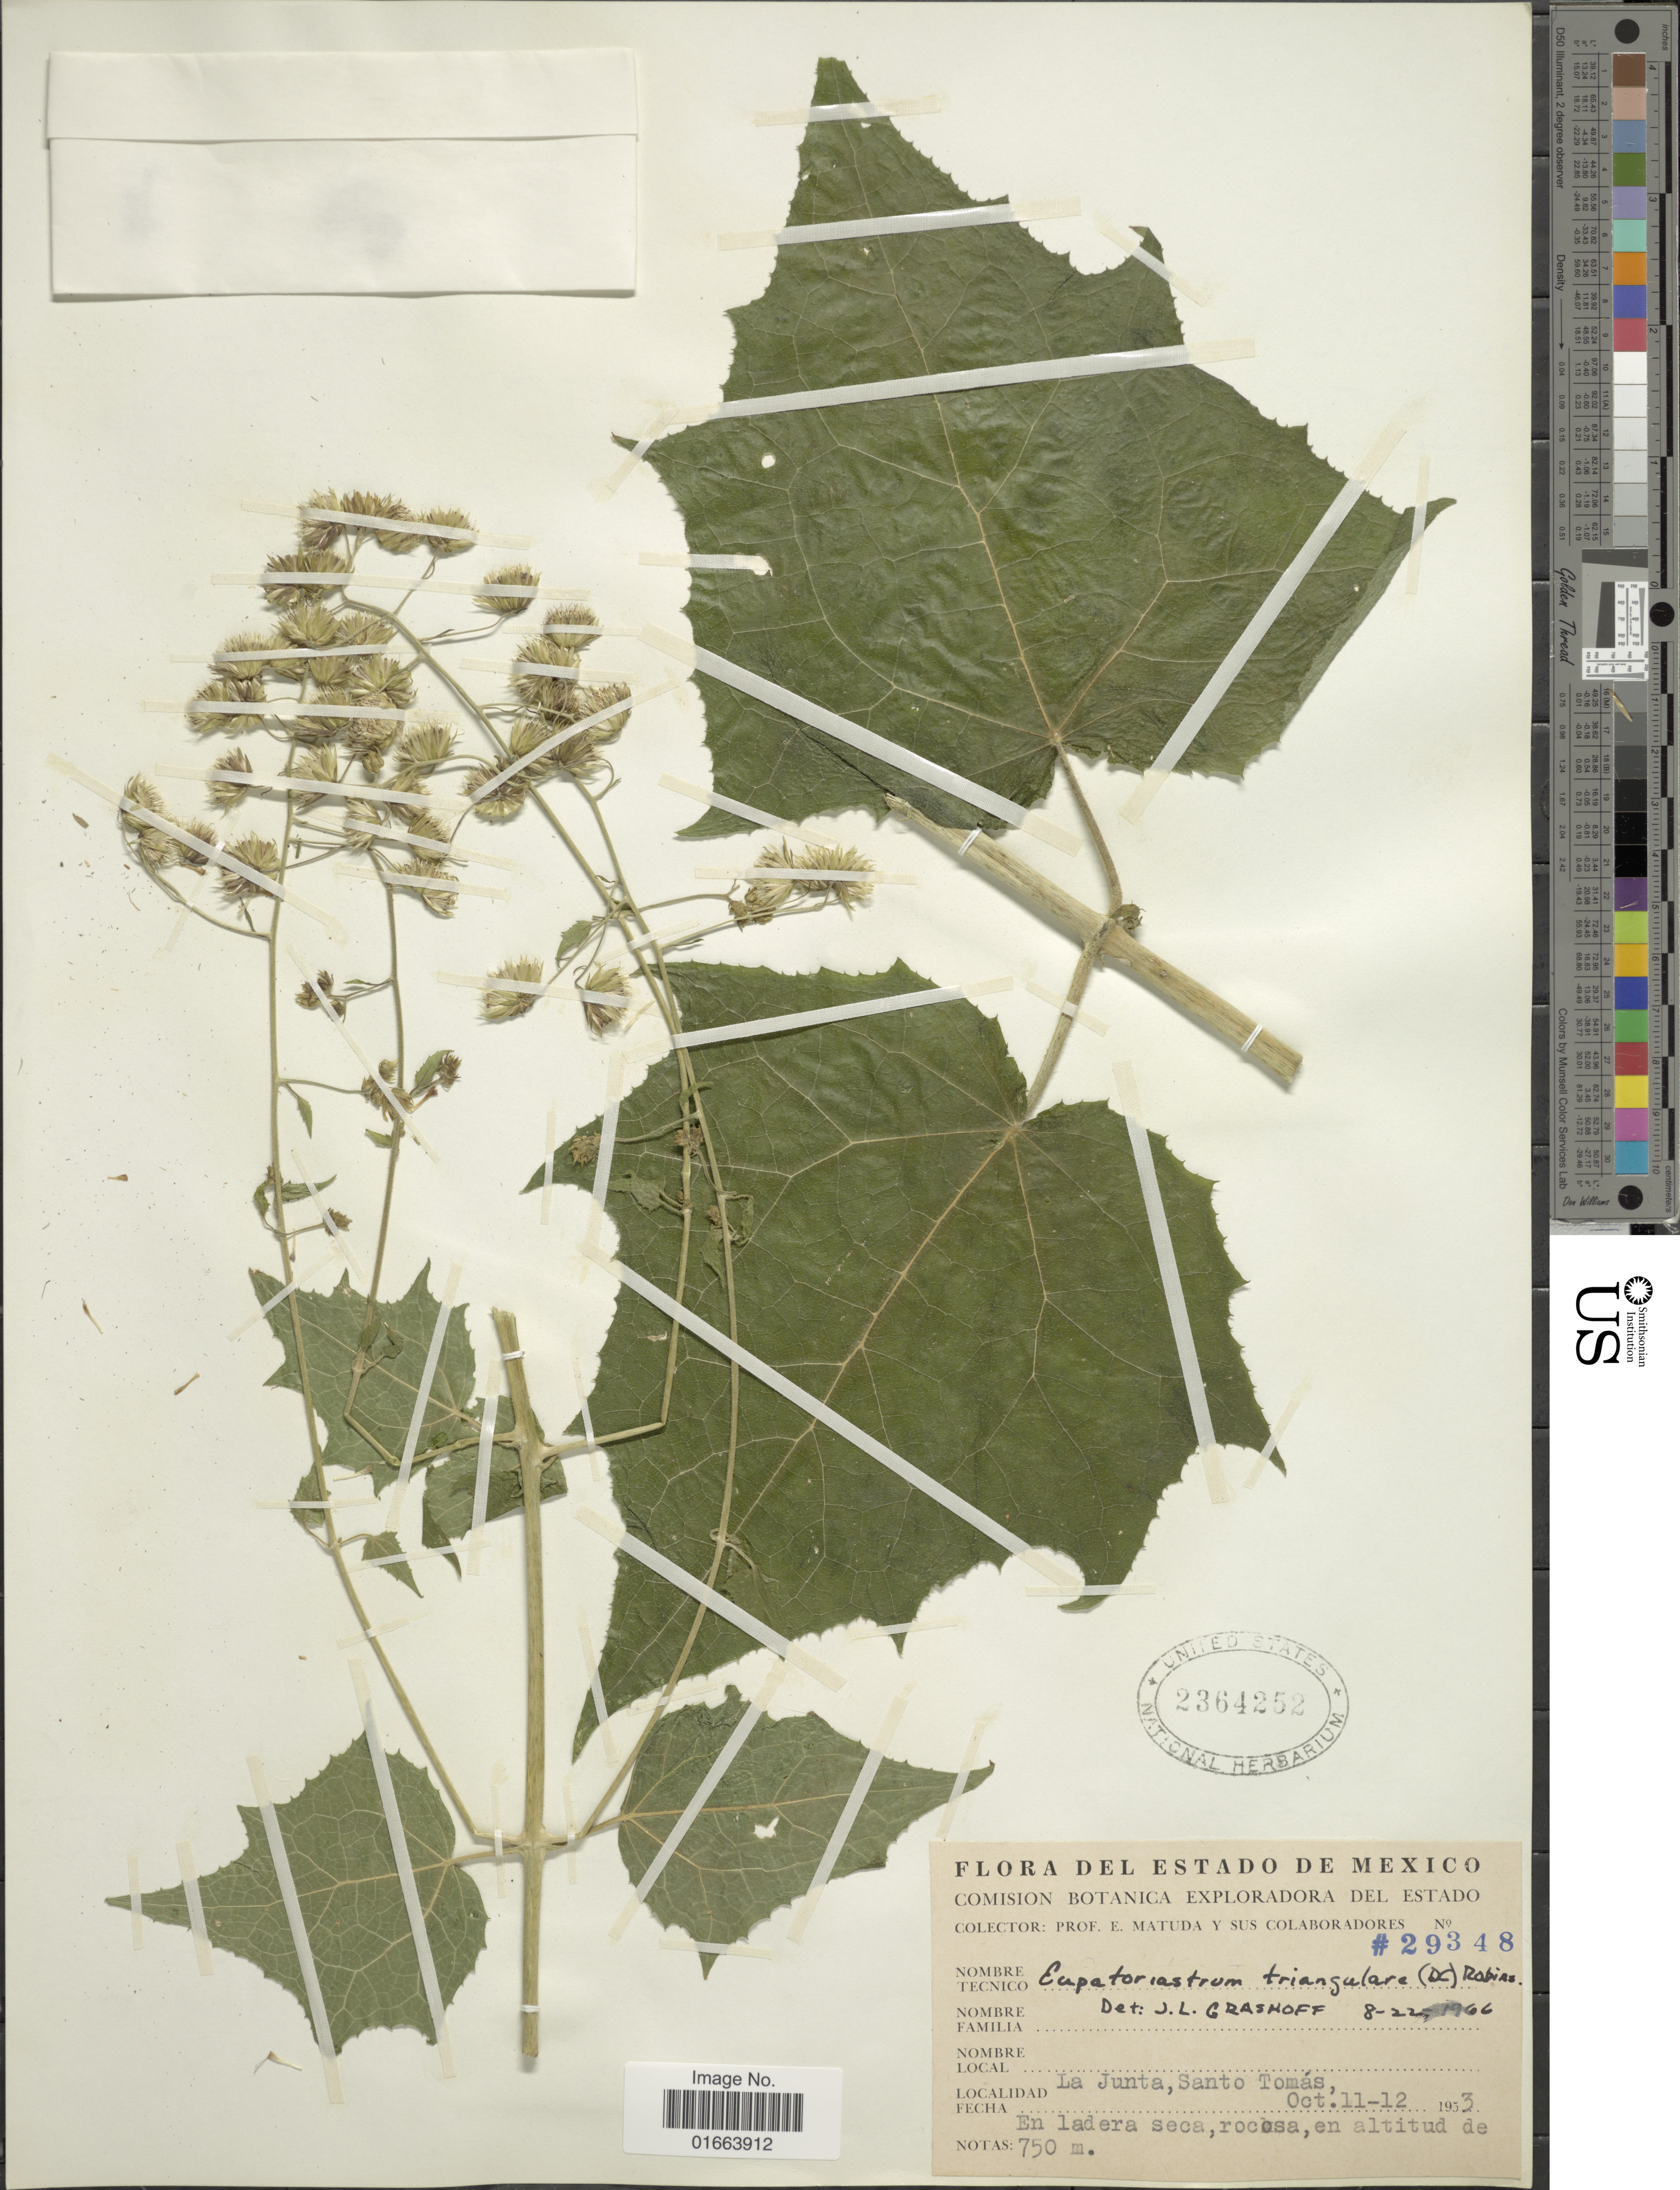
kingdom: Plantae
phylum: Tracheophyta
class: Magnoliopsida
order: Asterales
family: Asteraceae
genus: Eupatoriastrum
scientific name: Eupatoriastrum triangulare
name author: (DC.) B.L. Rob.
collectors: E. Matuda & et al.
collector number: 29348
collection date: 1953-10-11/1953-10-12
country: Mexico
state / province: México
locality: La Junta, Santo Tomás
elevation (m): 750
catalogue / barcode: US 2364252